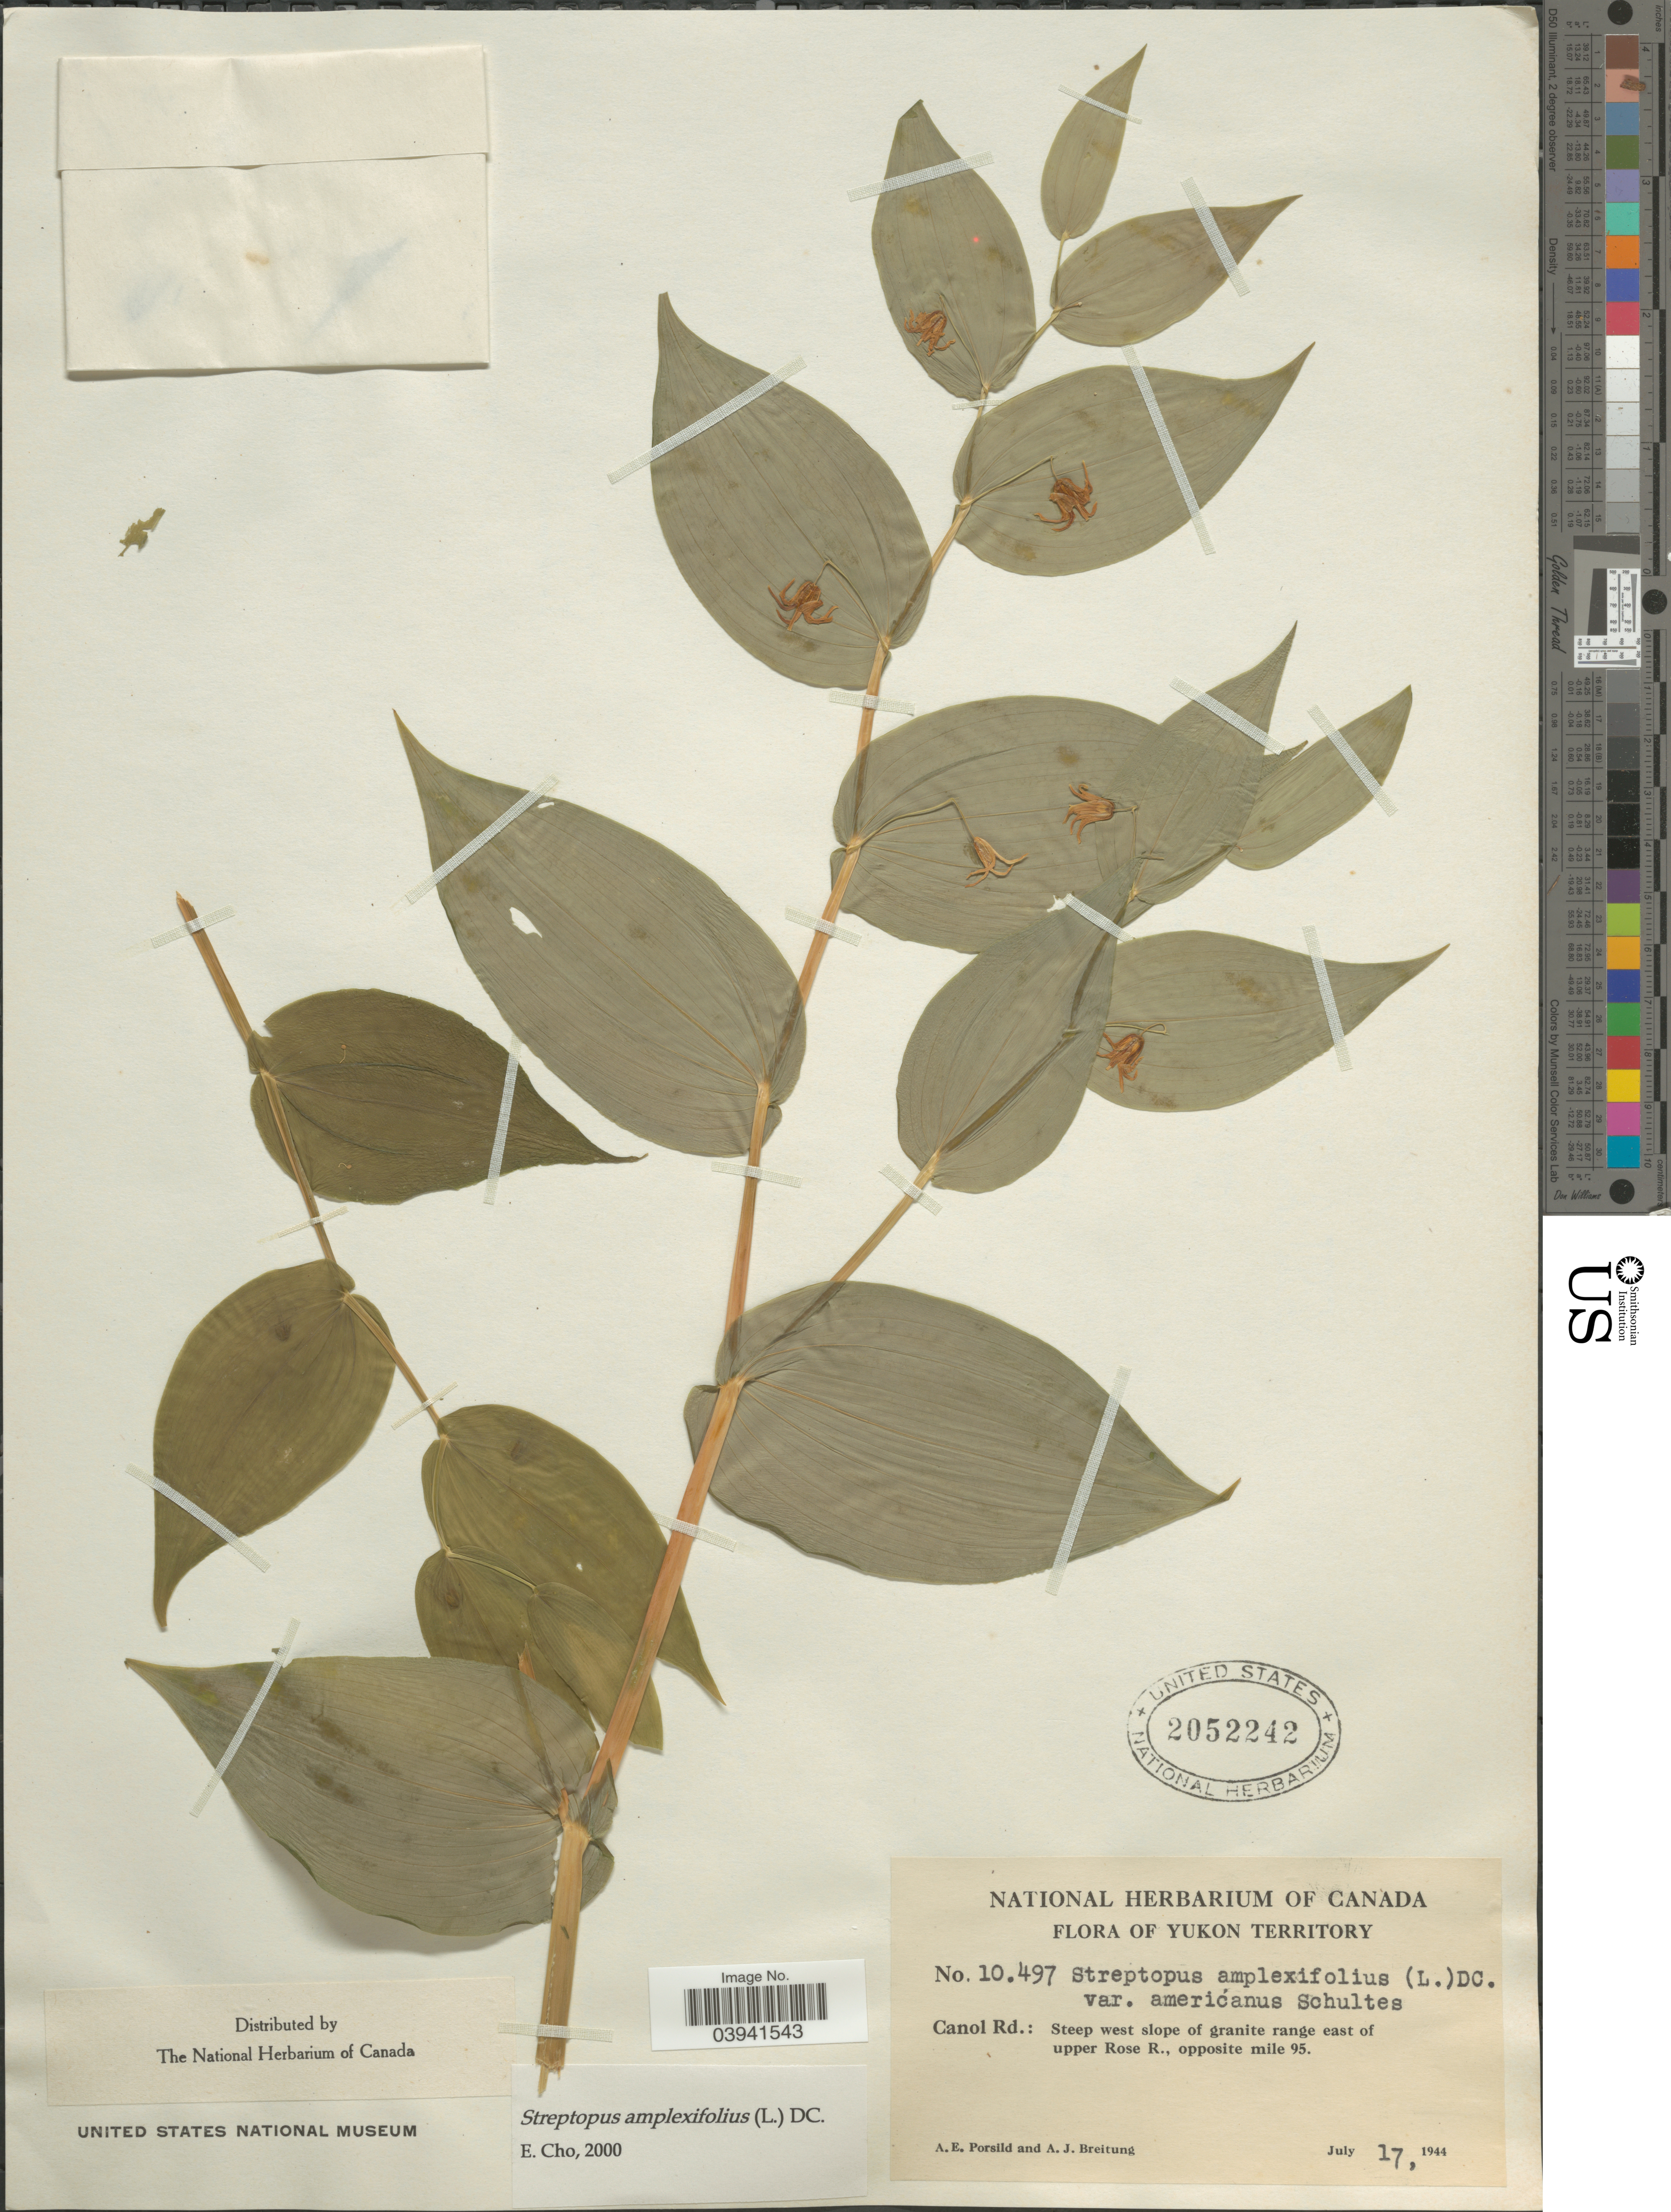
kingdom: Plantae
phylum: Tracheophyta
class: Liliopsida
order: Liliales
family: Liliaceae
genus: Streptopus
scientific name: Streptopus amplexifolius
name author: (L.) DC.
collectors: A. E. Porsild & A. Breitung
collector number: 10497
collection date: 1944-07-17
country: Canada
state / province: Yukon Territory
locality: Canol Rd.: Steep west slope of granite range east of upper Rose R., opposite mile 95.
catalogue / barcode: US 2052242